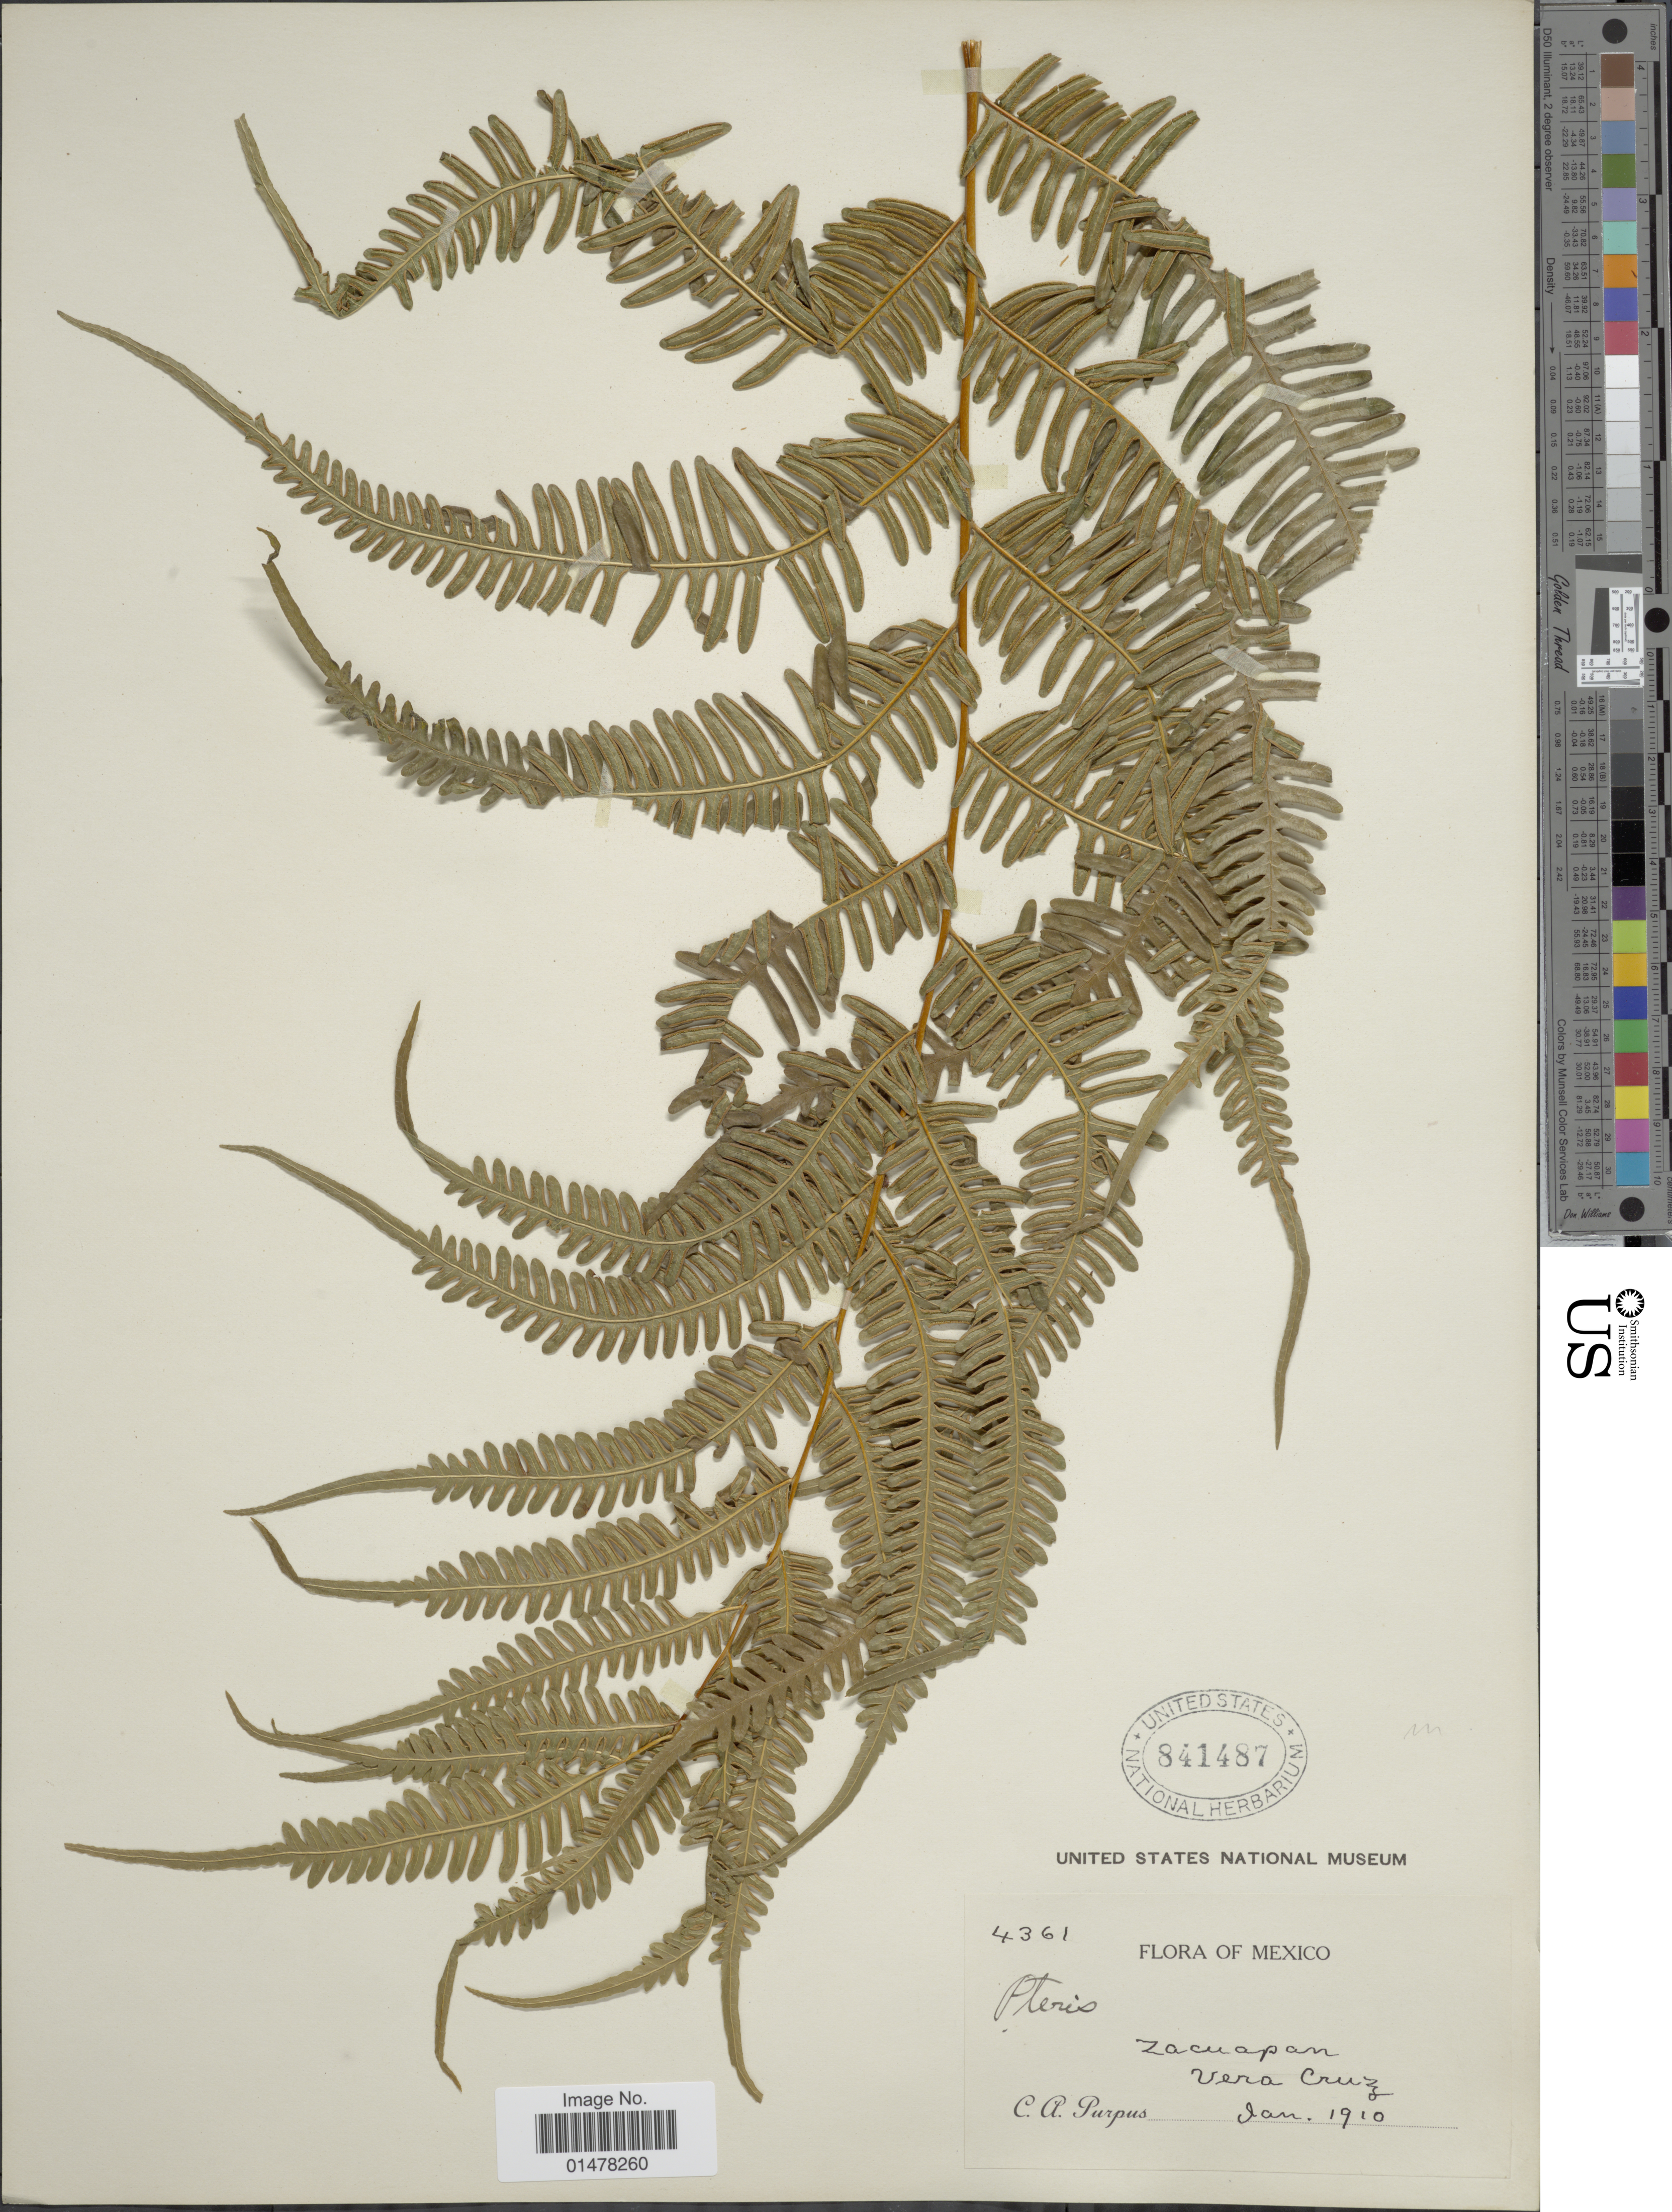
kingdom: Plantae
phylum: Tracheophyta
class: Polypodiopsida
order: Polypodiales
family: Pteridaceae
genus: Pteris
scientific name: Pteris quadriaurita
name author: Retz.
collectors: C. A. Purpus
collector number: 4361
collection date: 1910-01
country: Mexico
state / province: Veracruz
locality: Flora of Mexico, Zacuapan, Vera Cruz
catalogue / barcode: US 841487